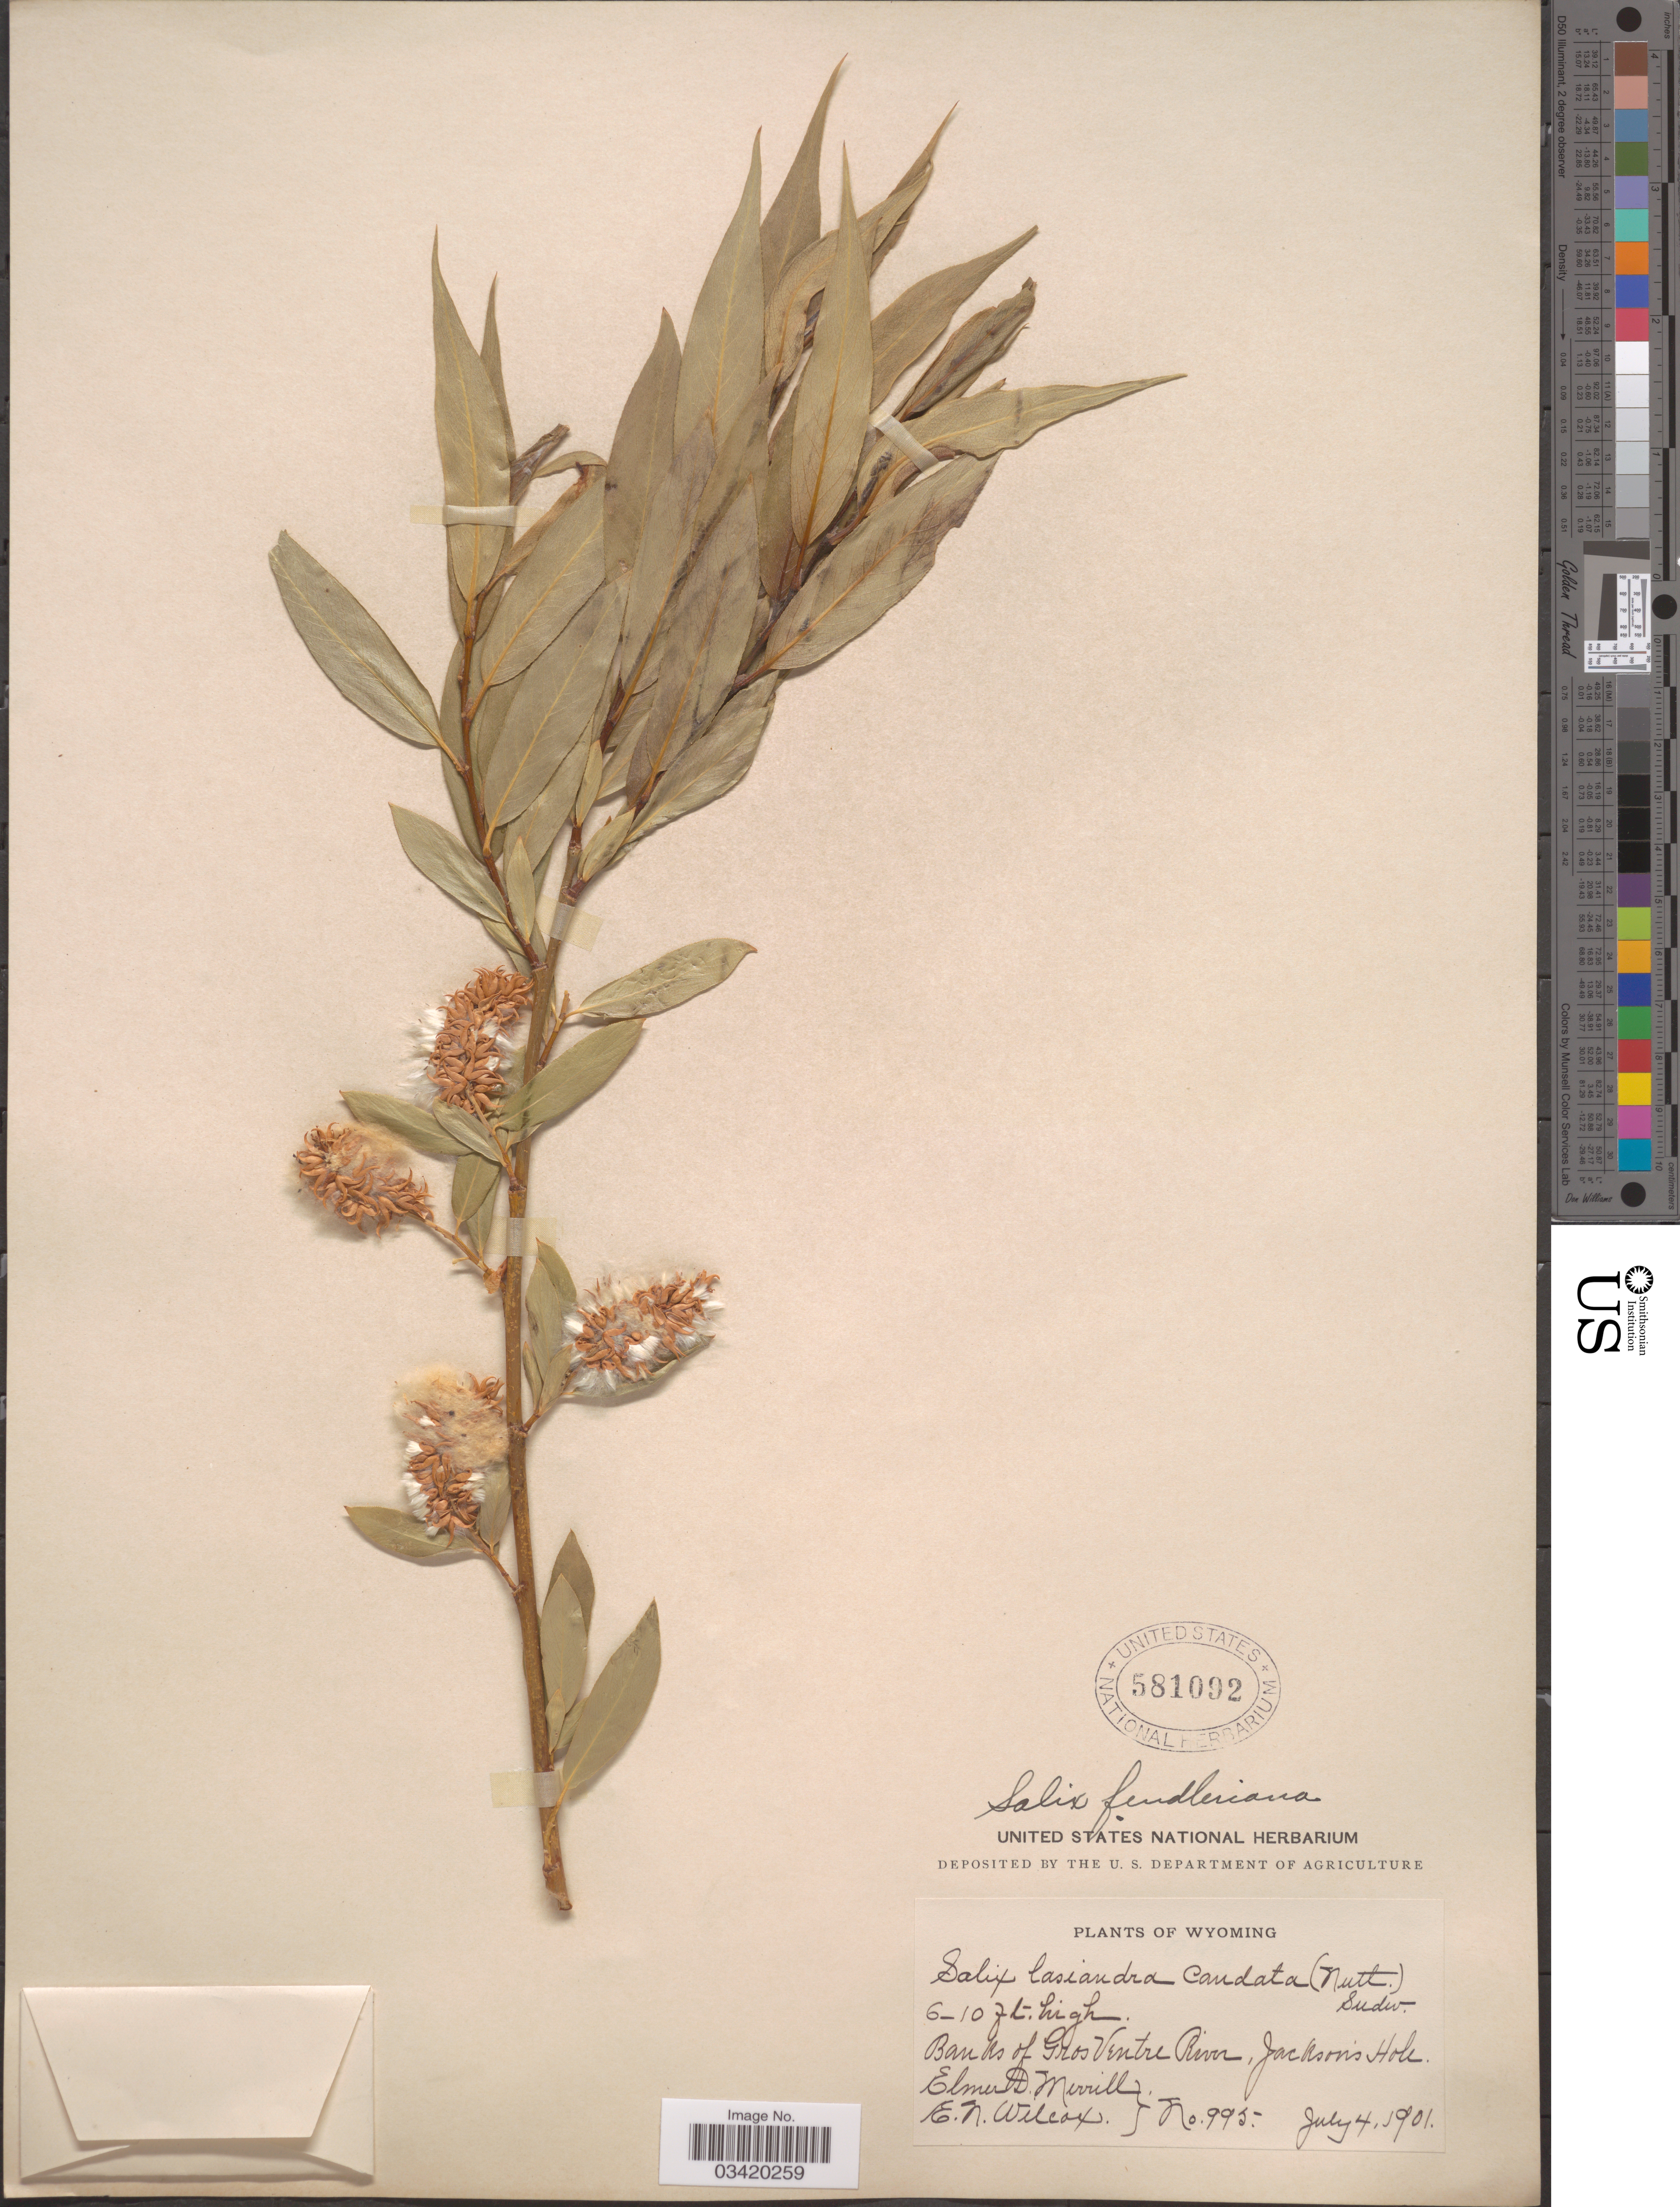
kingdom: Plantae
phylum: Tracheophyta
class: Magnoliopsida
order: Malpighiales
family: Salicaceae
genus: Salix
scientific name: Salix fendleriana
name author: Andersson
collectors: E. D. Merrill & E. Wilcox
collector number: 995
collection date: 1901-07-04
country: United States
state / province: Wyoming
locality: Banks of Gros Ventre River, Jackson's Hole.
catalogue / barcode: US 581092